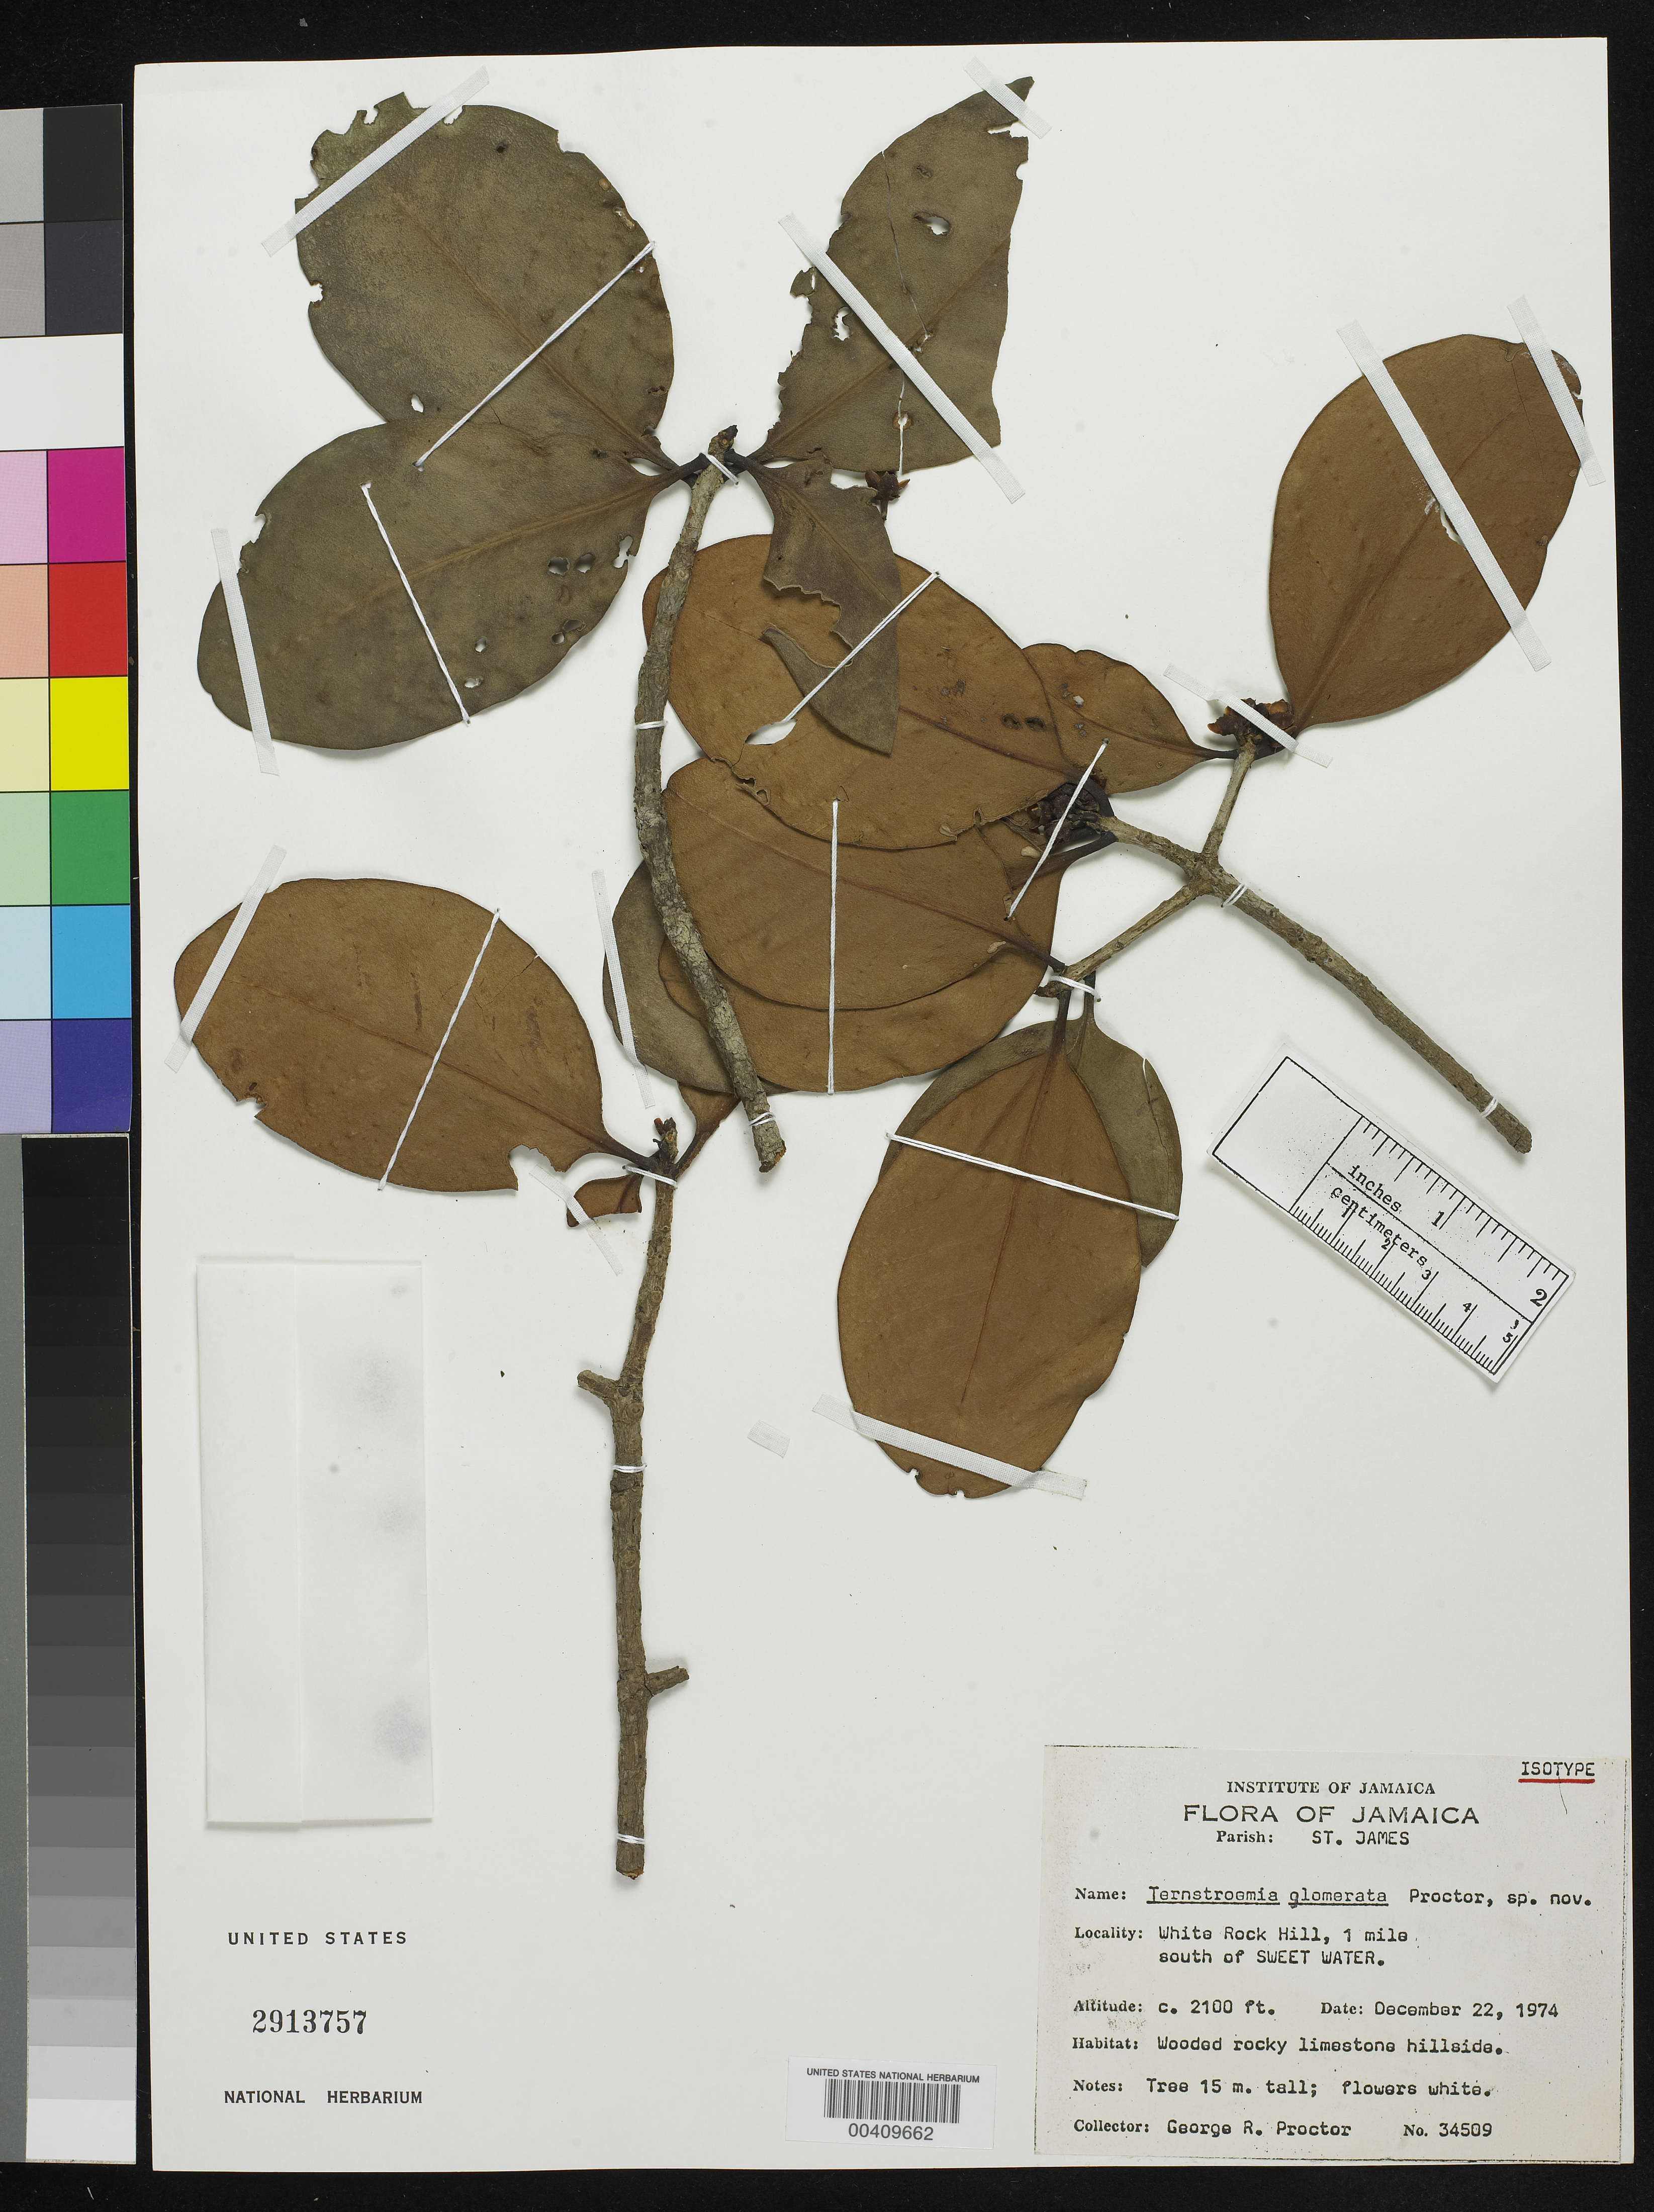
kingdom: Plantae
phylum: Tracheophyta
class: Magnoliopsida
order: Ericales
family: Pentaphylacaceae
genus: Ternstroemia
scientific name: Ternstroemia glomerata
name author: Proctor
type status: Isotype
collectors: G. R. Proctor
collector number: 34509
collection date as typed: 22 Dec 1974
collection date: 1974-12-22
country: Jamaica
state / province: Saint James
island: Greater Antilles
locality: White Rock Hill, 1 mi S of Sweet Water.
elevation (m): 640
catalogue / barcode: US 2913757